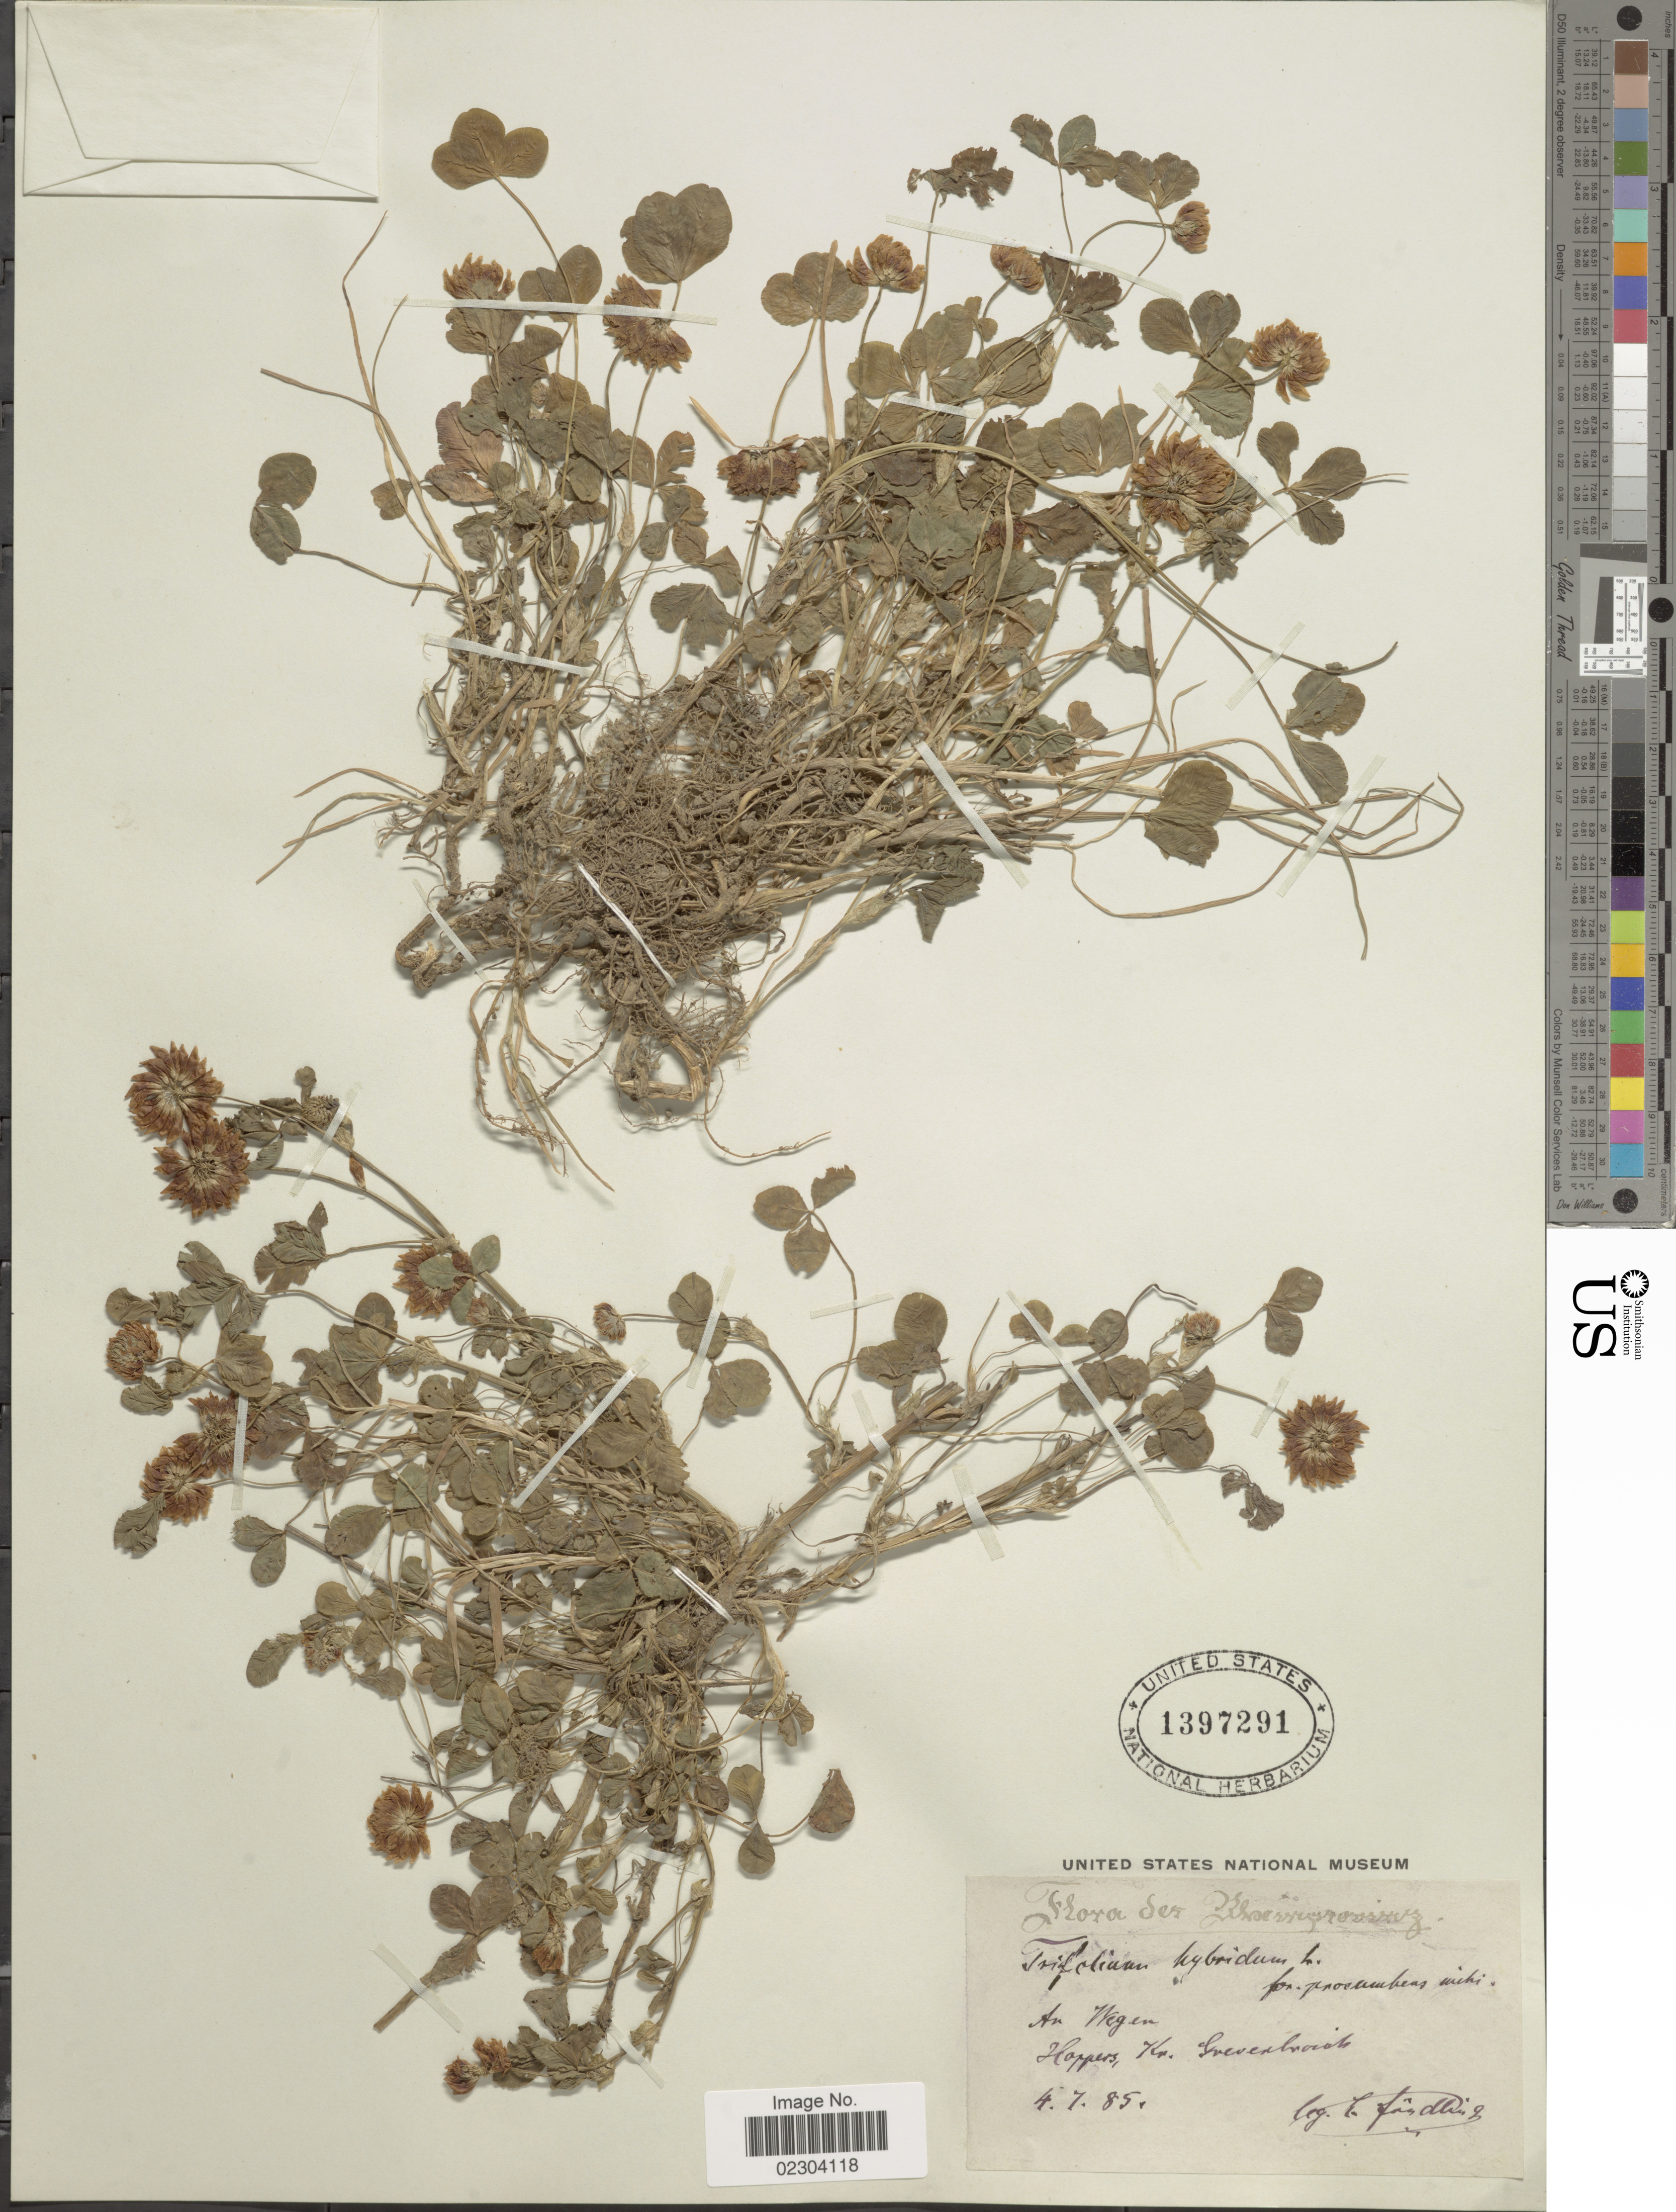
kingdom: Plantae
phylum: Tracheophyta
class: Magnoliopsida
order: Fabales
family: Fabaceae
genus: Trifolium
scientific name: Trifolium hybridum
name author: L.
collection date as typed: Transcribed d/m/y: 4/7/85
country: Germany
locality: Rhessrysrossing. An wegen. Hoppers, Kr. Grevenbroich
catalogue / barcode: US 1397291